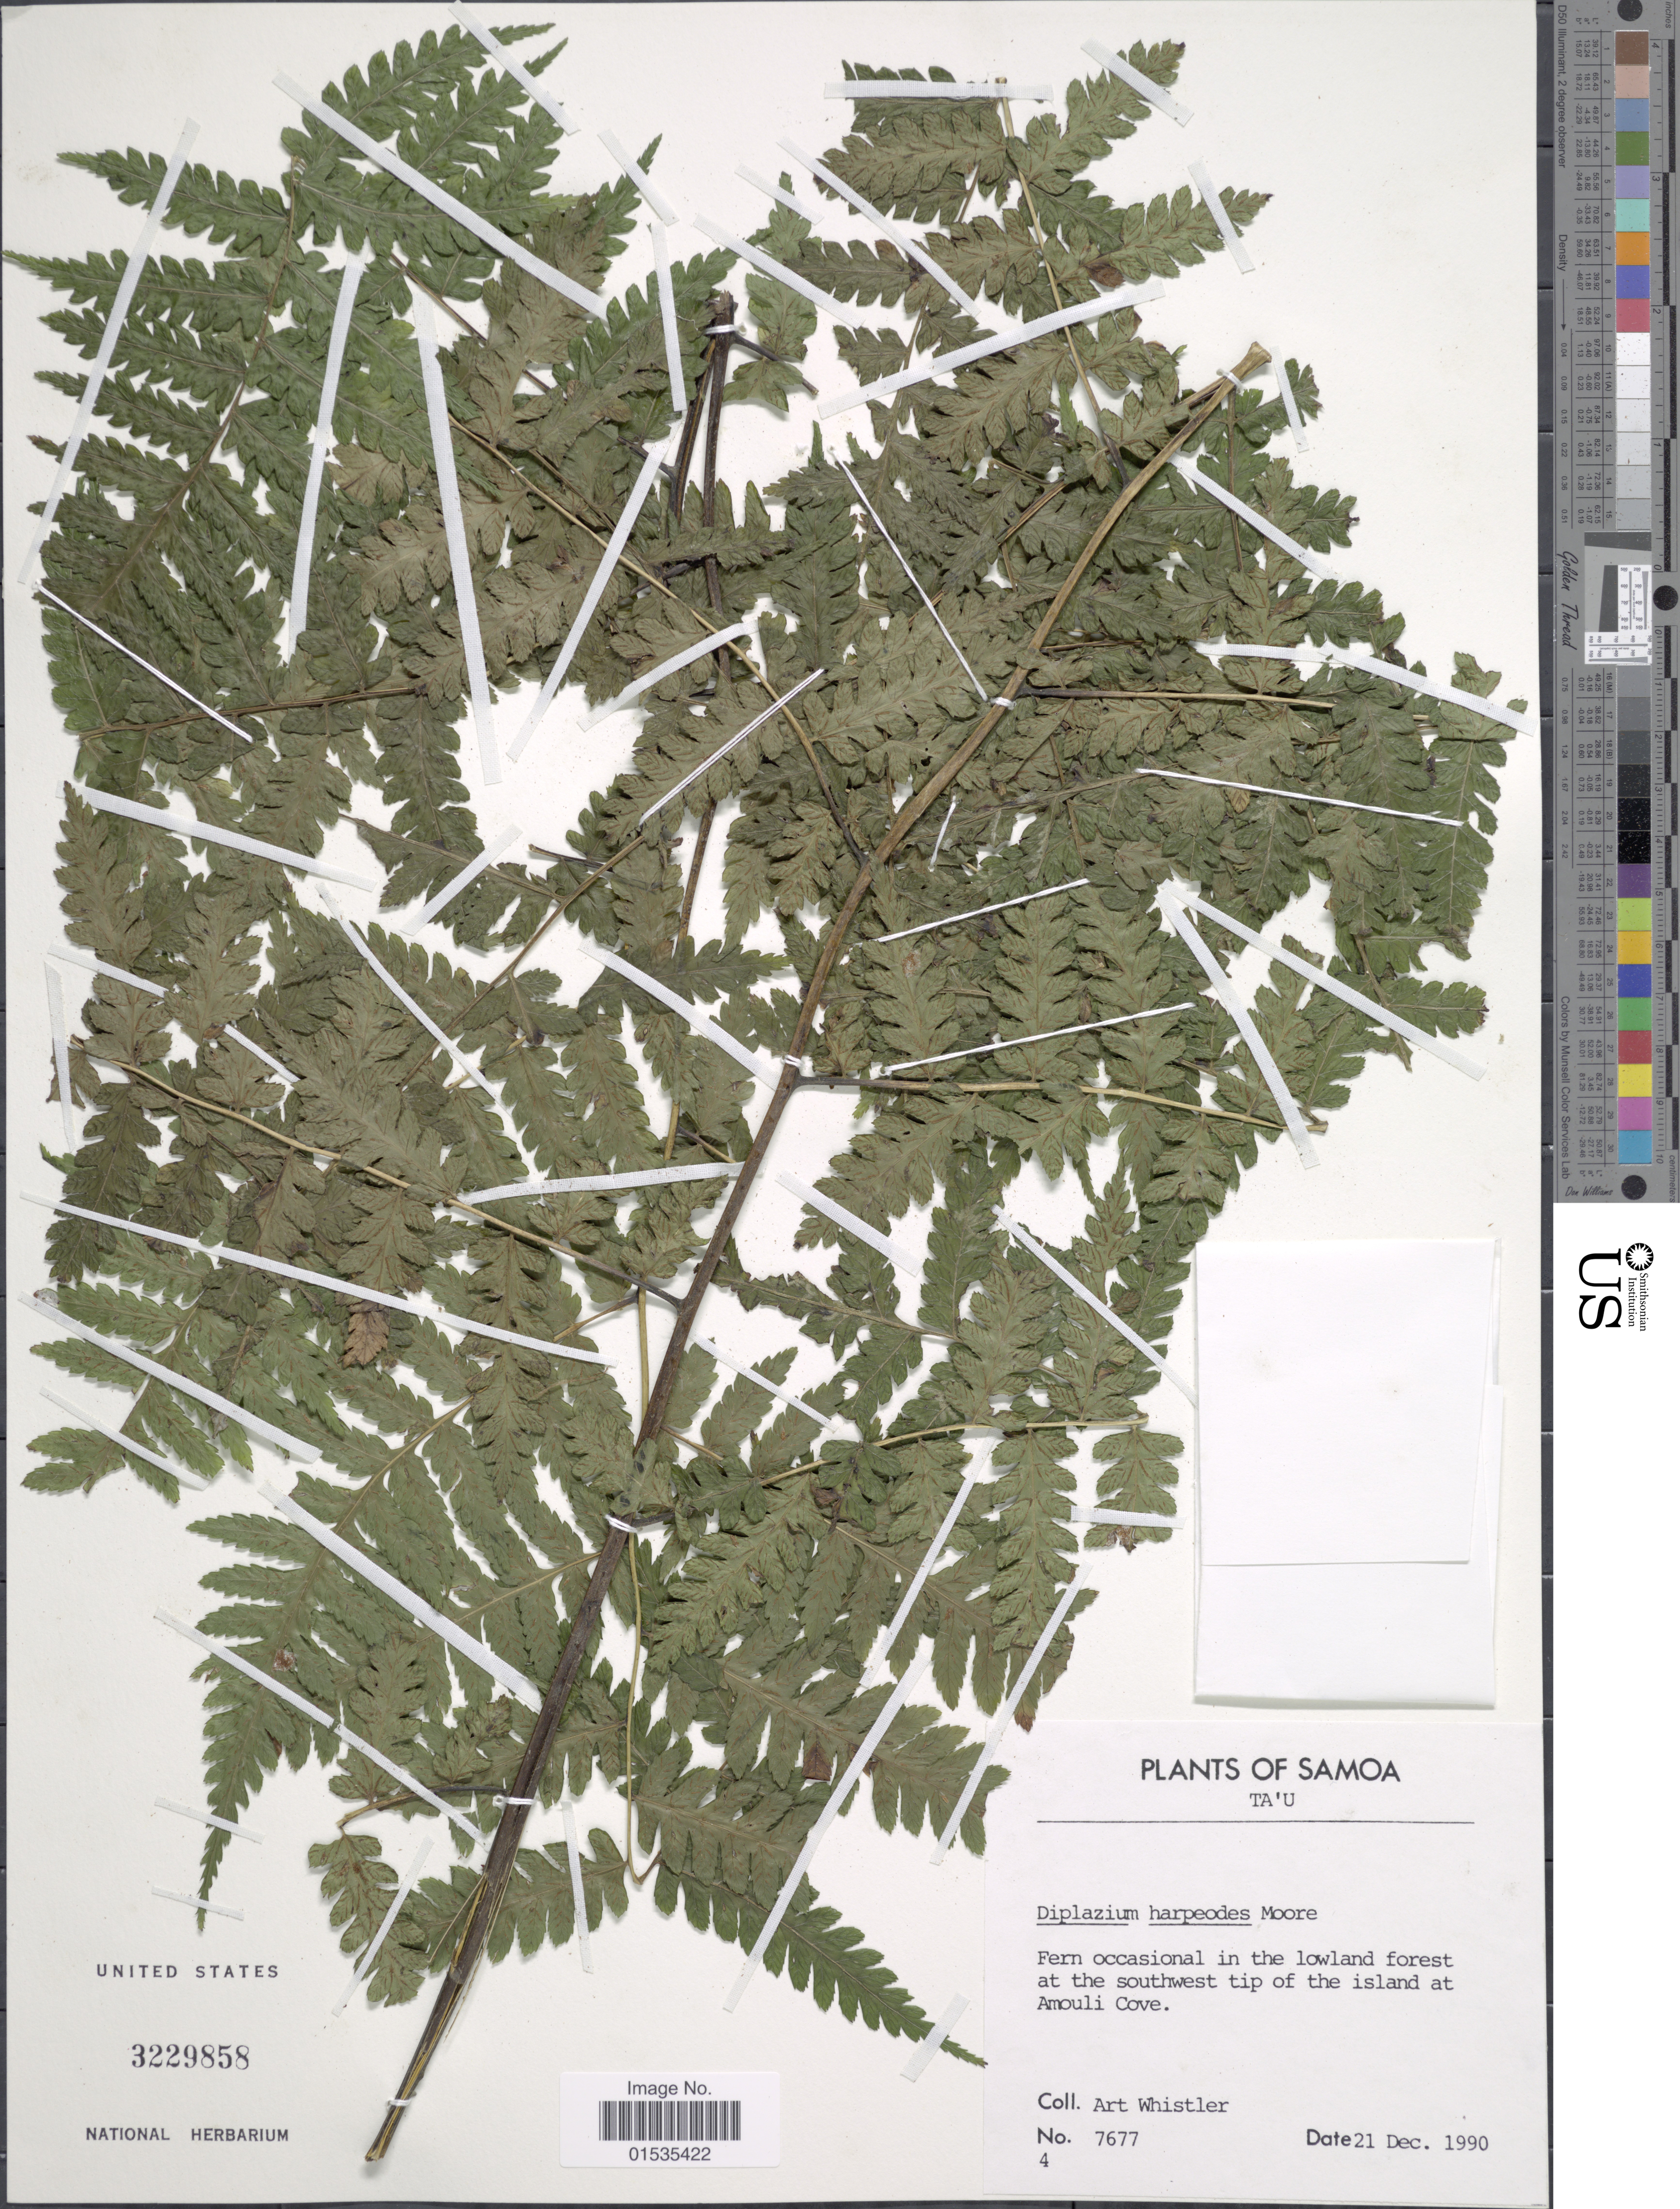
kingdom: Plantae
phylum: Tracheophyta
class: Polypodiopsida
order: Polypodiales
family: Athyriaceae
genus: Diplazium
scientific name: Diplazium harpeodes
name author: T. Moore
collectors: A. Whistler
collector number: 7677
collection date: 1990-12-21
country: American Samoa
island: Ta'u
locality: Ta'u, Fern occasional in the lowland forest at the southwest tip of the island at Amouli Cove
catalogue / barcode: US 3229585